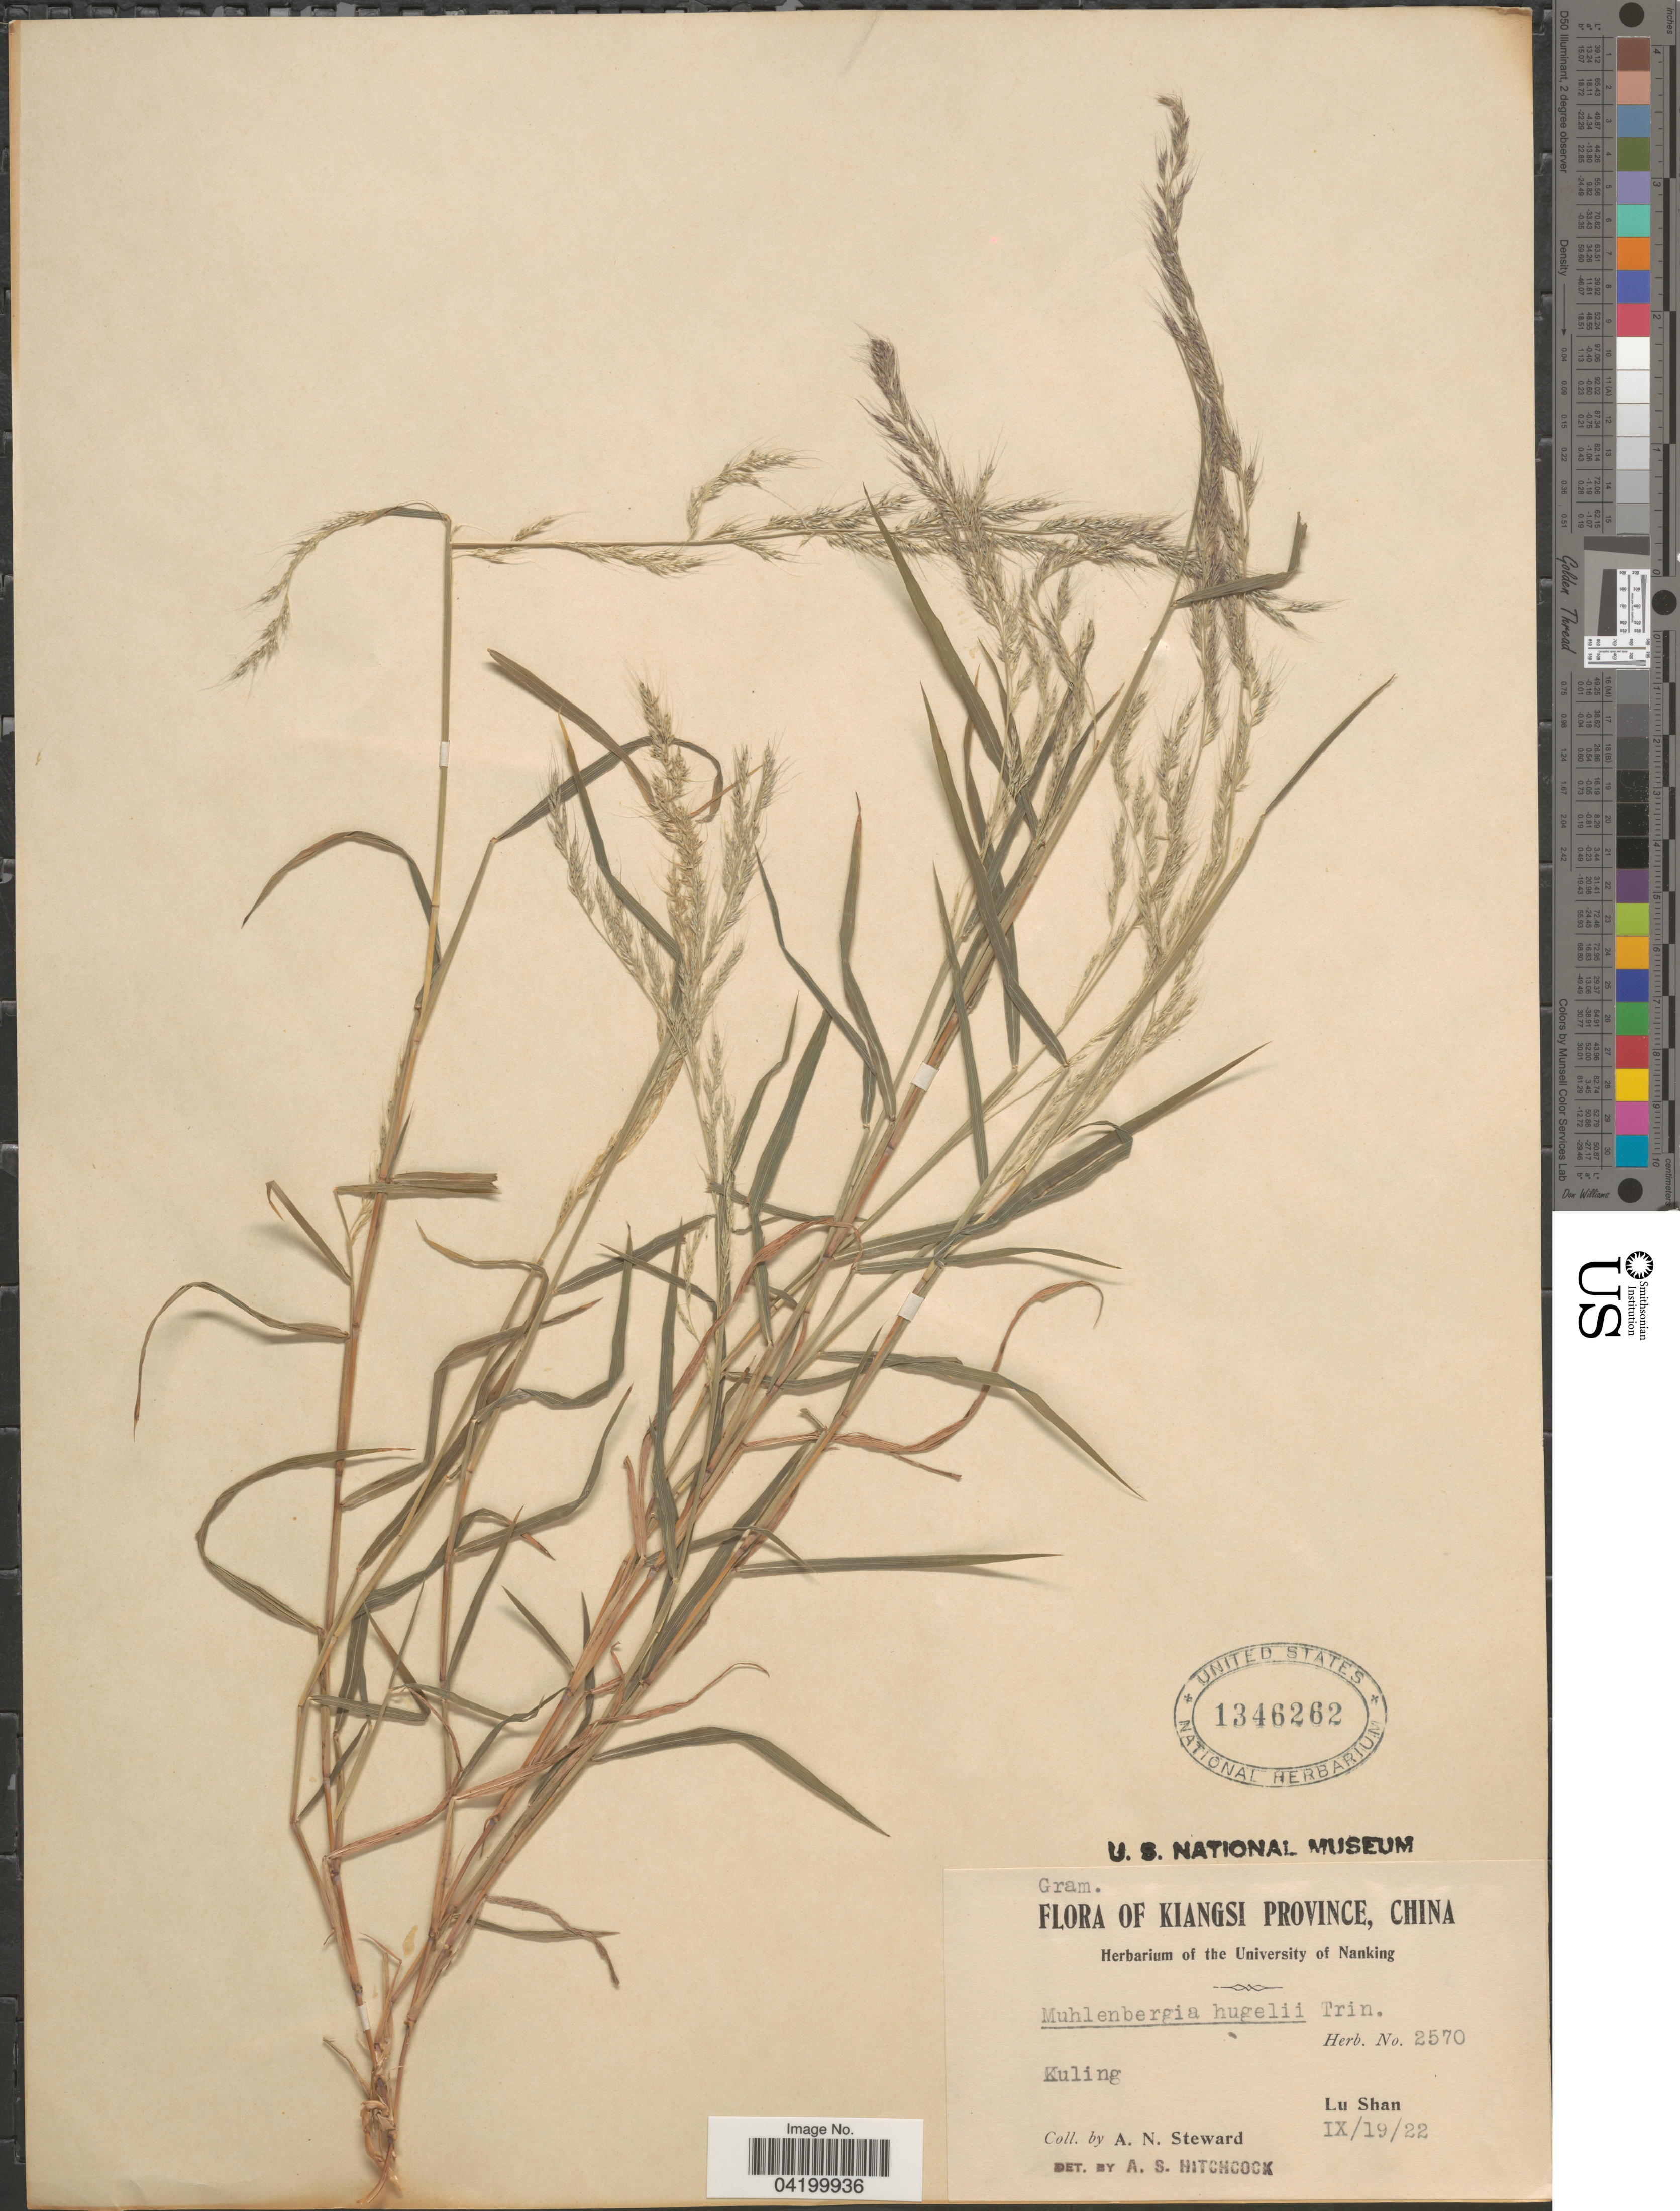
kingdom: Plantae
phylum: Tracheophyta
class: Liliopsida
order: Poales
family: Poaceae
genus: Muhlenbergia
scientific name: Muhlenbergia japonica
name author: Steud.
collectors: A. N. Steward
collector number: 2570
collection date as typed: Transcribed d/m/y: 19/9/22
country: China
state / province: Jiangxi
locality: Kiangsi Province. Kuling. Lu Shan.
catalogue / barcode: US 1346262